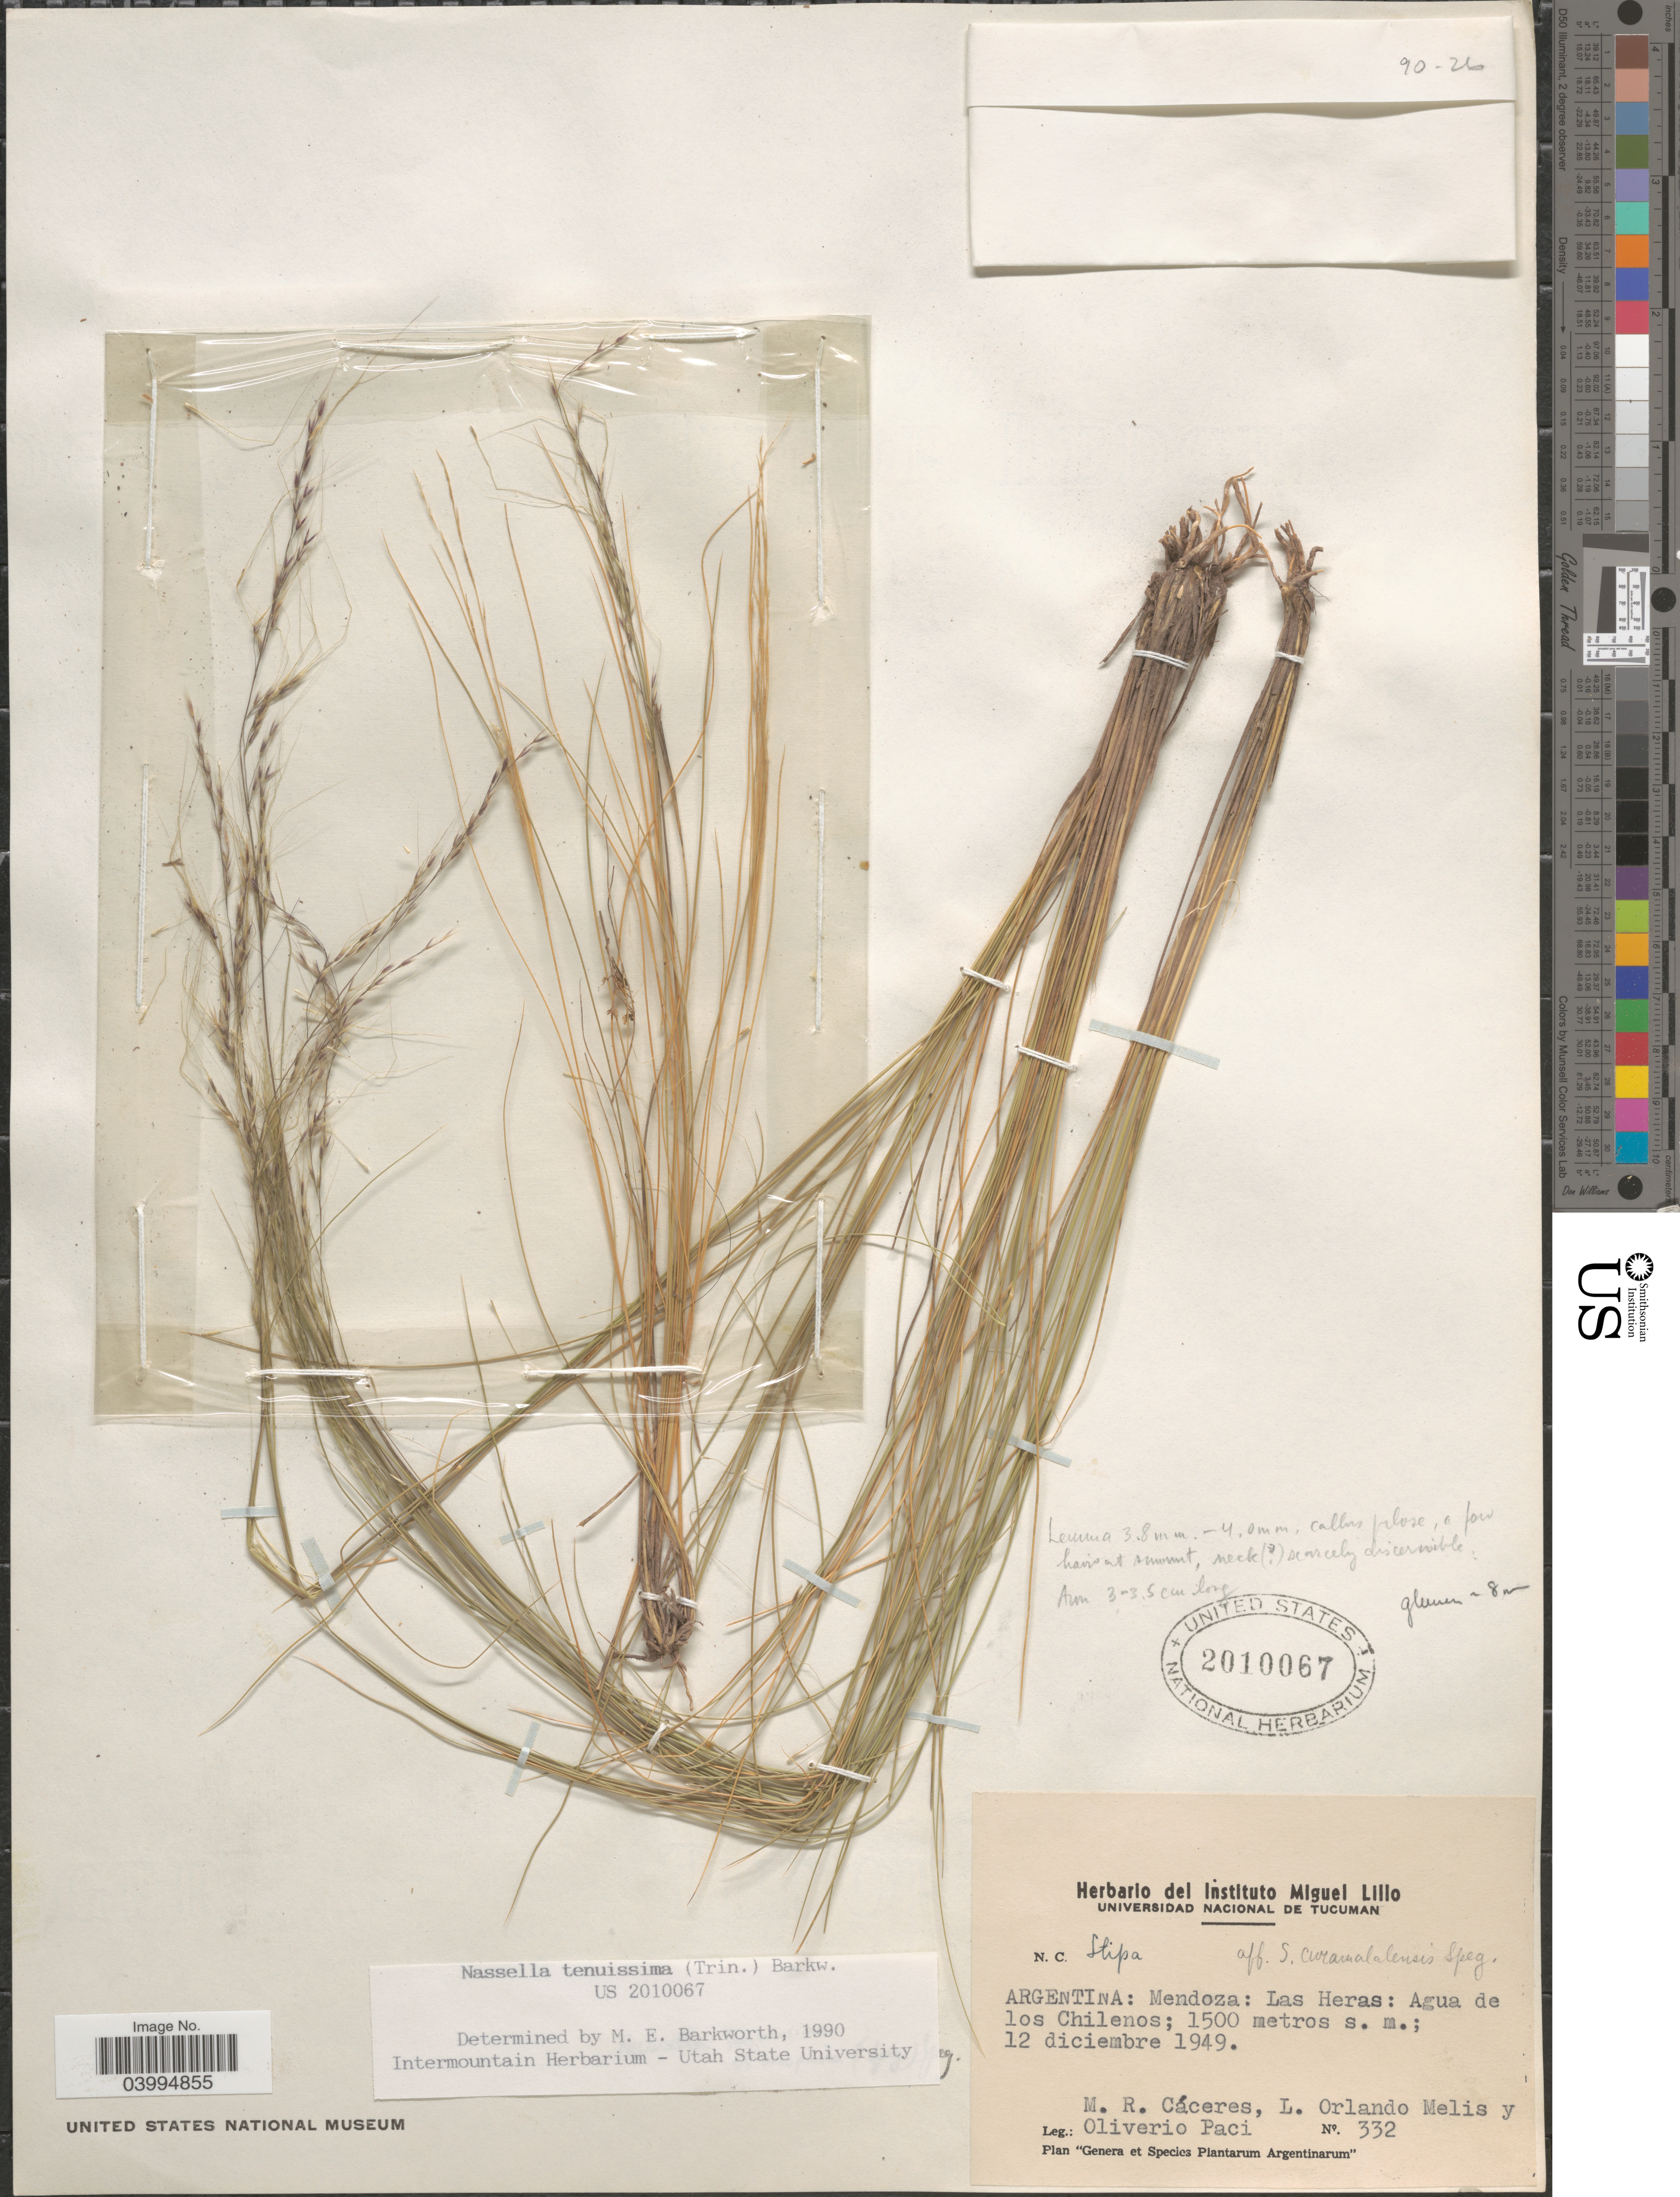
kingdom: Plantae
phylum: Tracheophyta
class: Liliopsida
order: Poales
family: Poaceae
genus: Nassella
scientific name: Nassella tenuissima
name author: (Trin.) Barkworth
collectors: M. R. Caceres, L. Melis & O. Paci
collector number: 332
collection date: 1949-12-12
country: Argentina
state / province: Mendoza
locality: Las Heras: Agua de los Chilenos.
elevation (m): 1500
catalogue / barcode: US 2010067